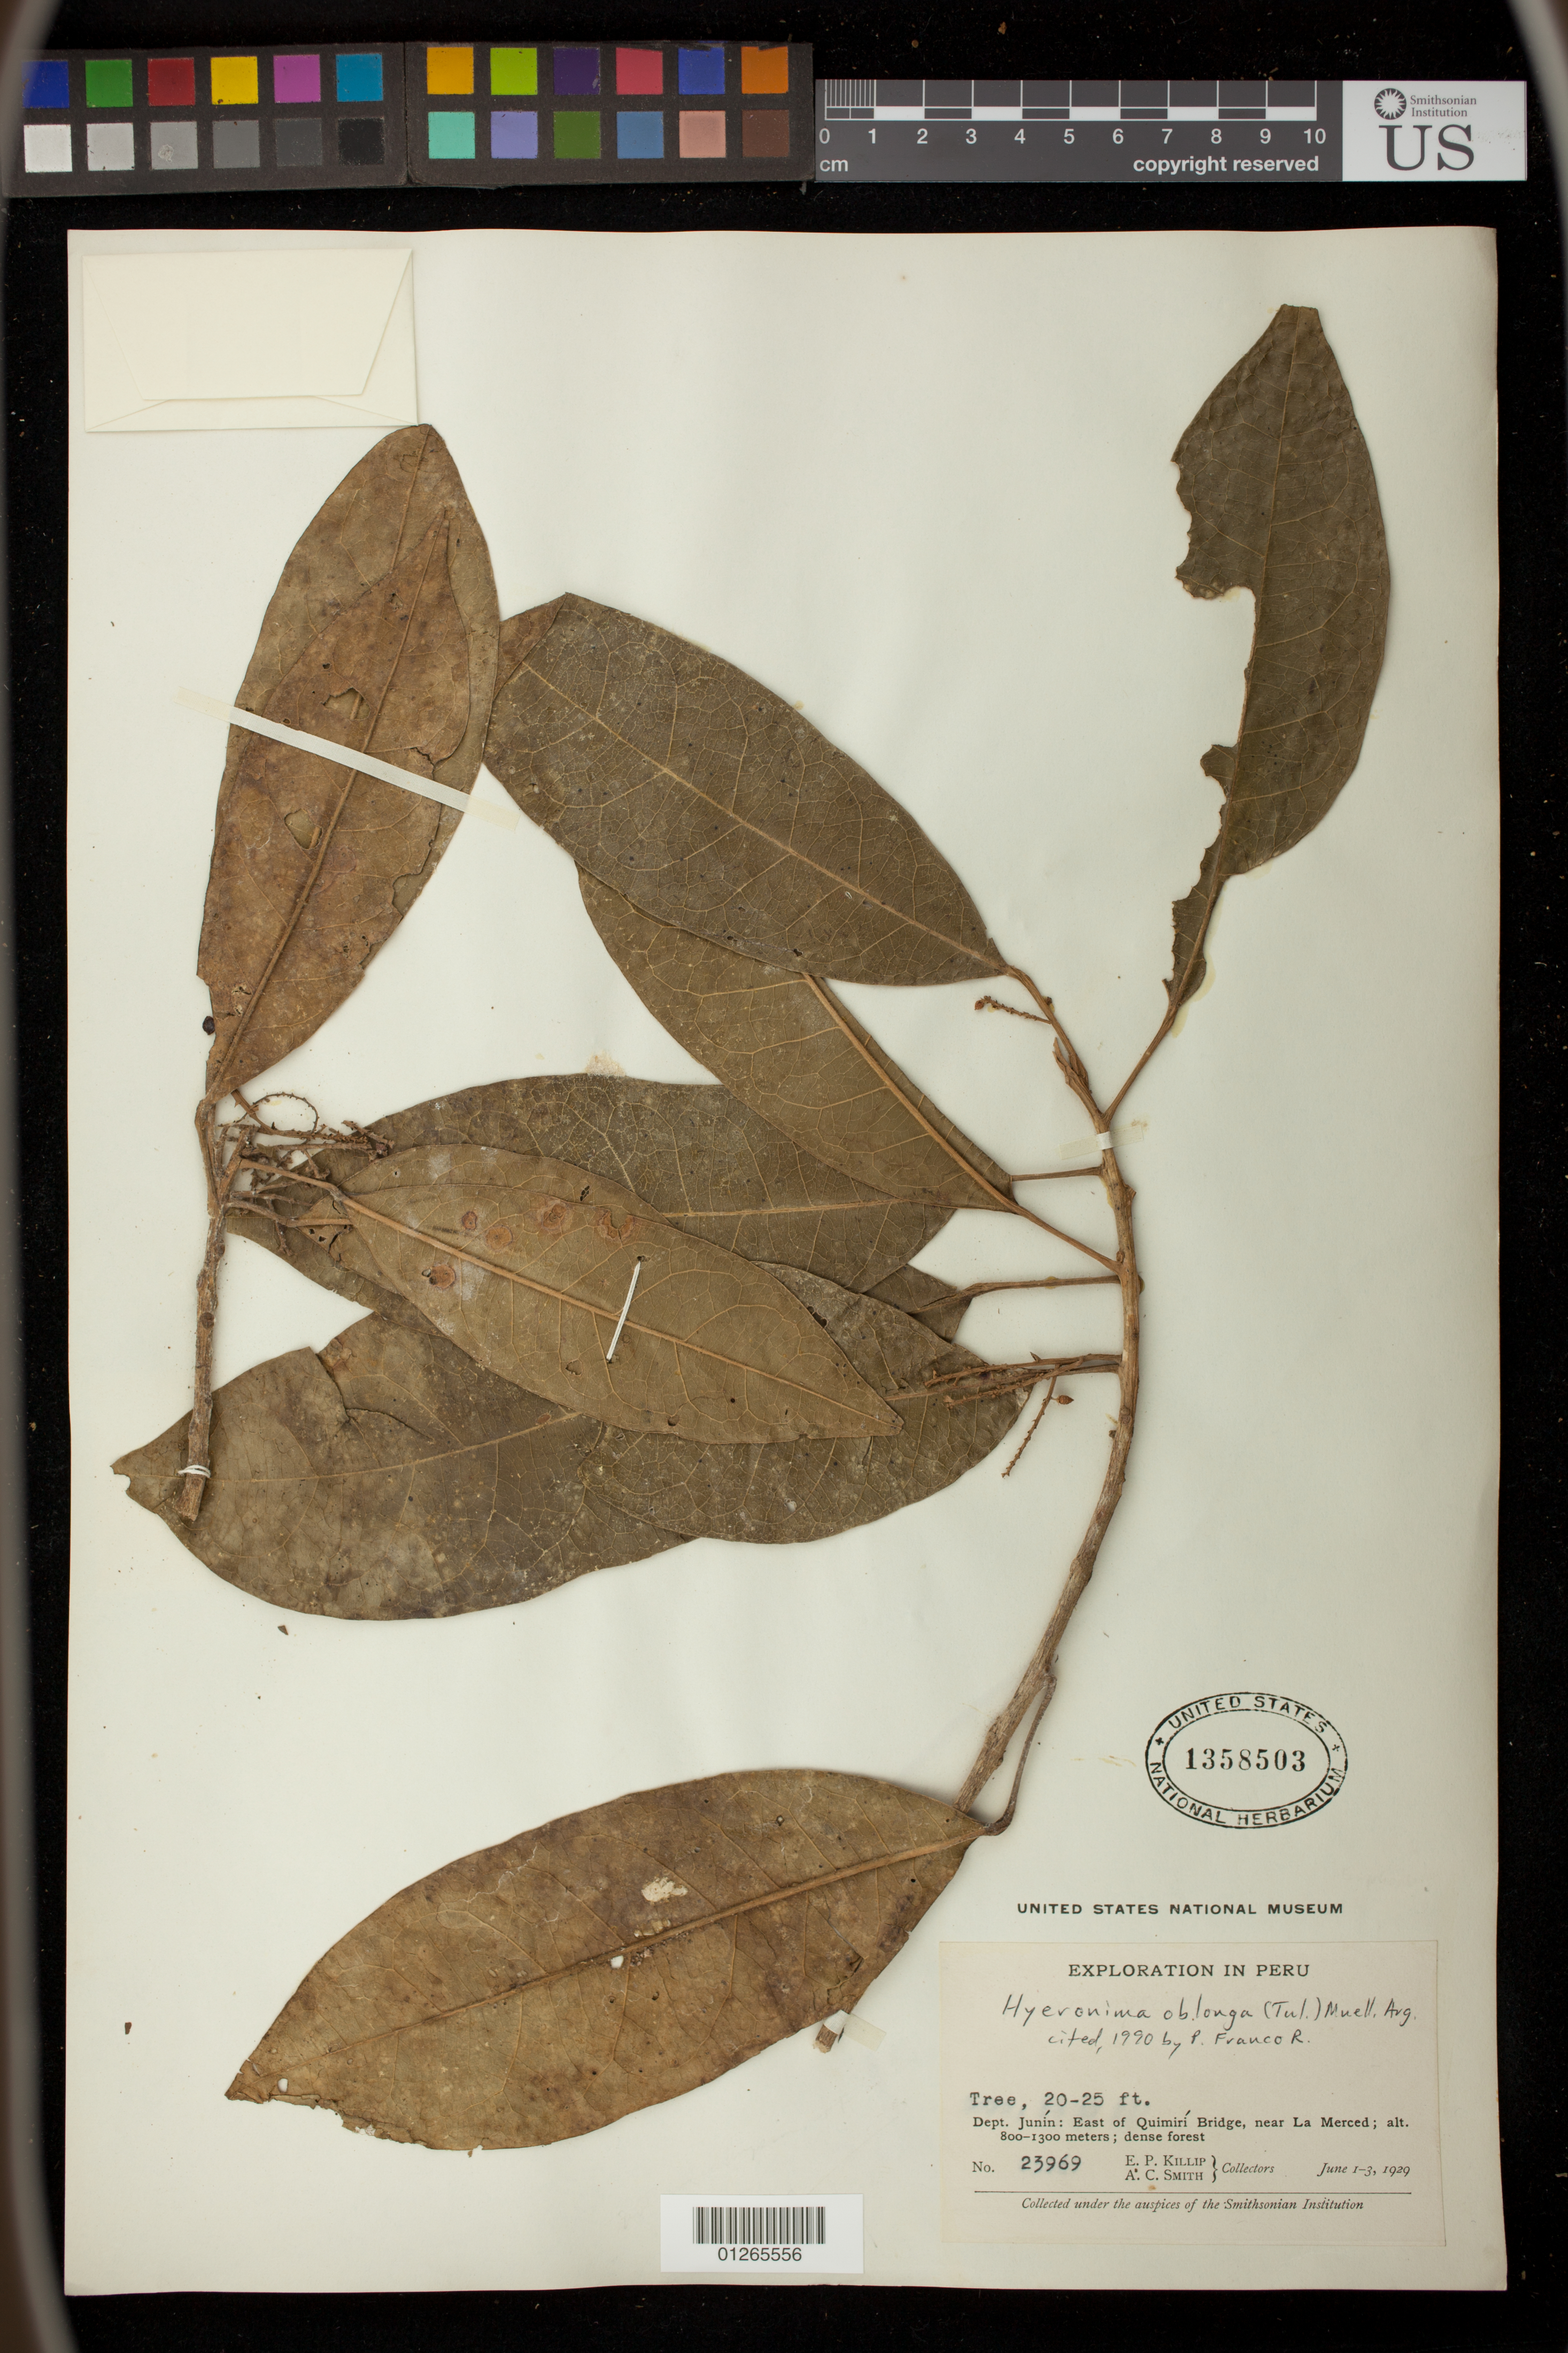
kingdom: Plantae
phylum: Tracheophyta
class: Magnoliopsida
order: Malpighiales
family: Phyllanthaceae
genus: Hieronyma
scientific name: Hieronyma oblonga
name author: (Tul.) Müll. Arg.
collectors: E. P. Killip & A. C. Smith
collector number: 23969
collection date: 1929-06-01/1929-06-03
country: Peru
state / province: Junín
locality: Mishuyacu, near Iquitos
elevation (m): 800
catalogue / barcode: US 1358503